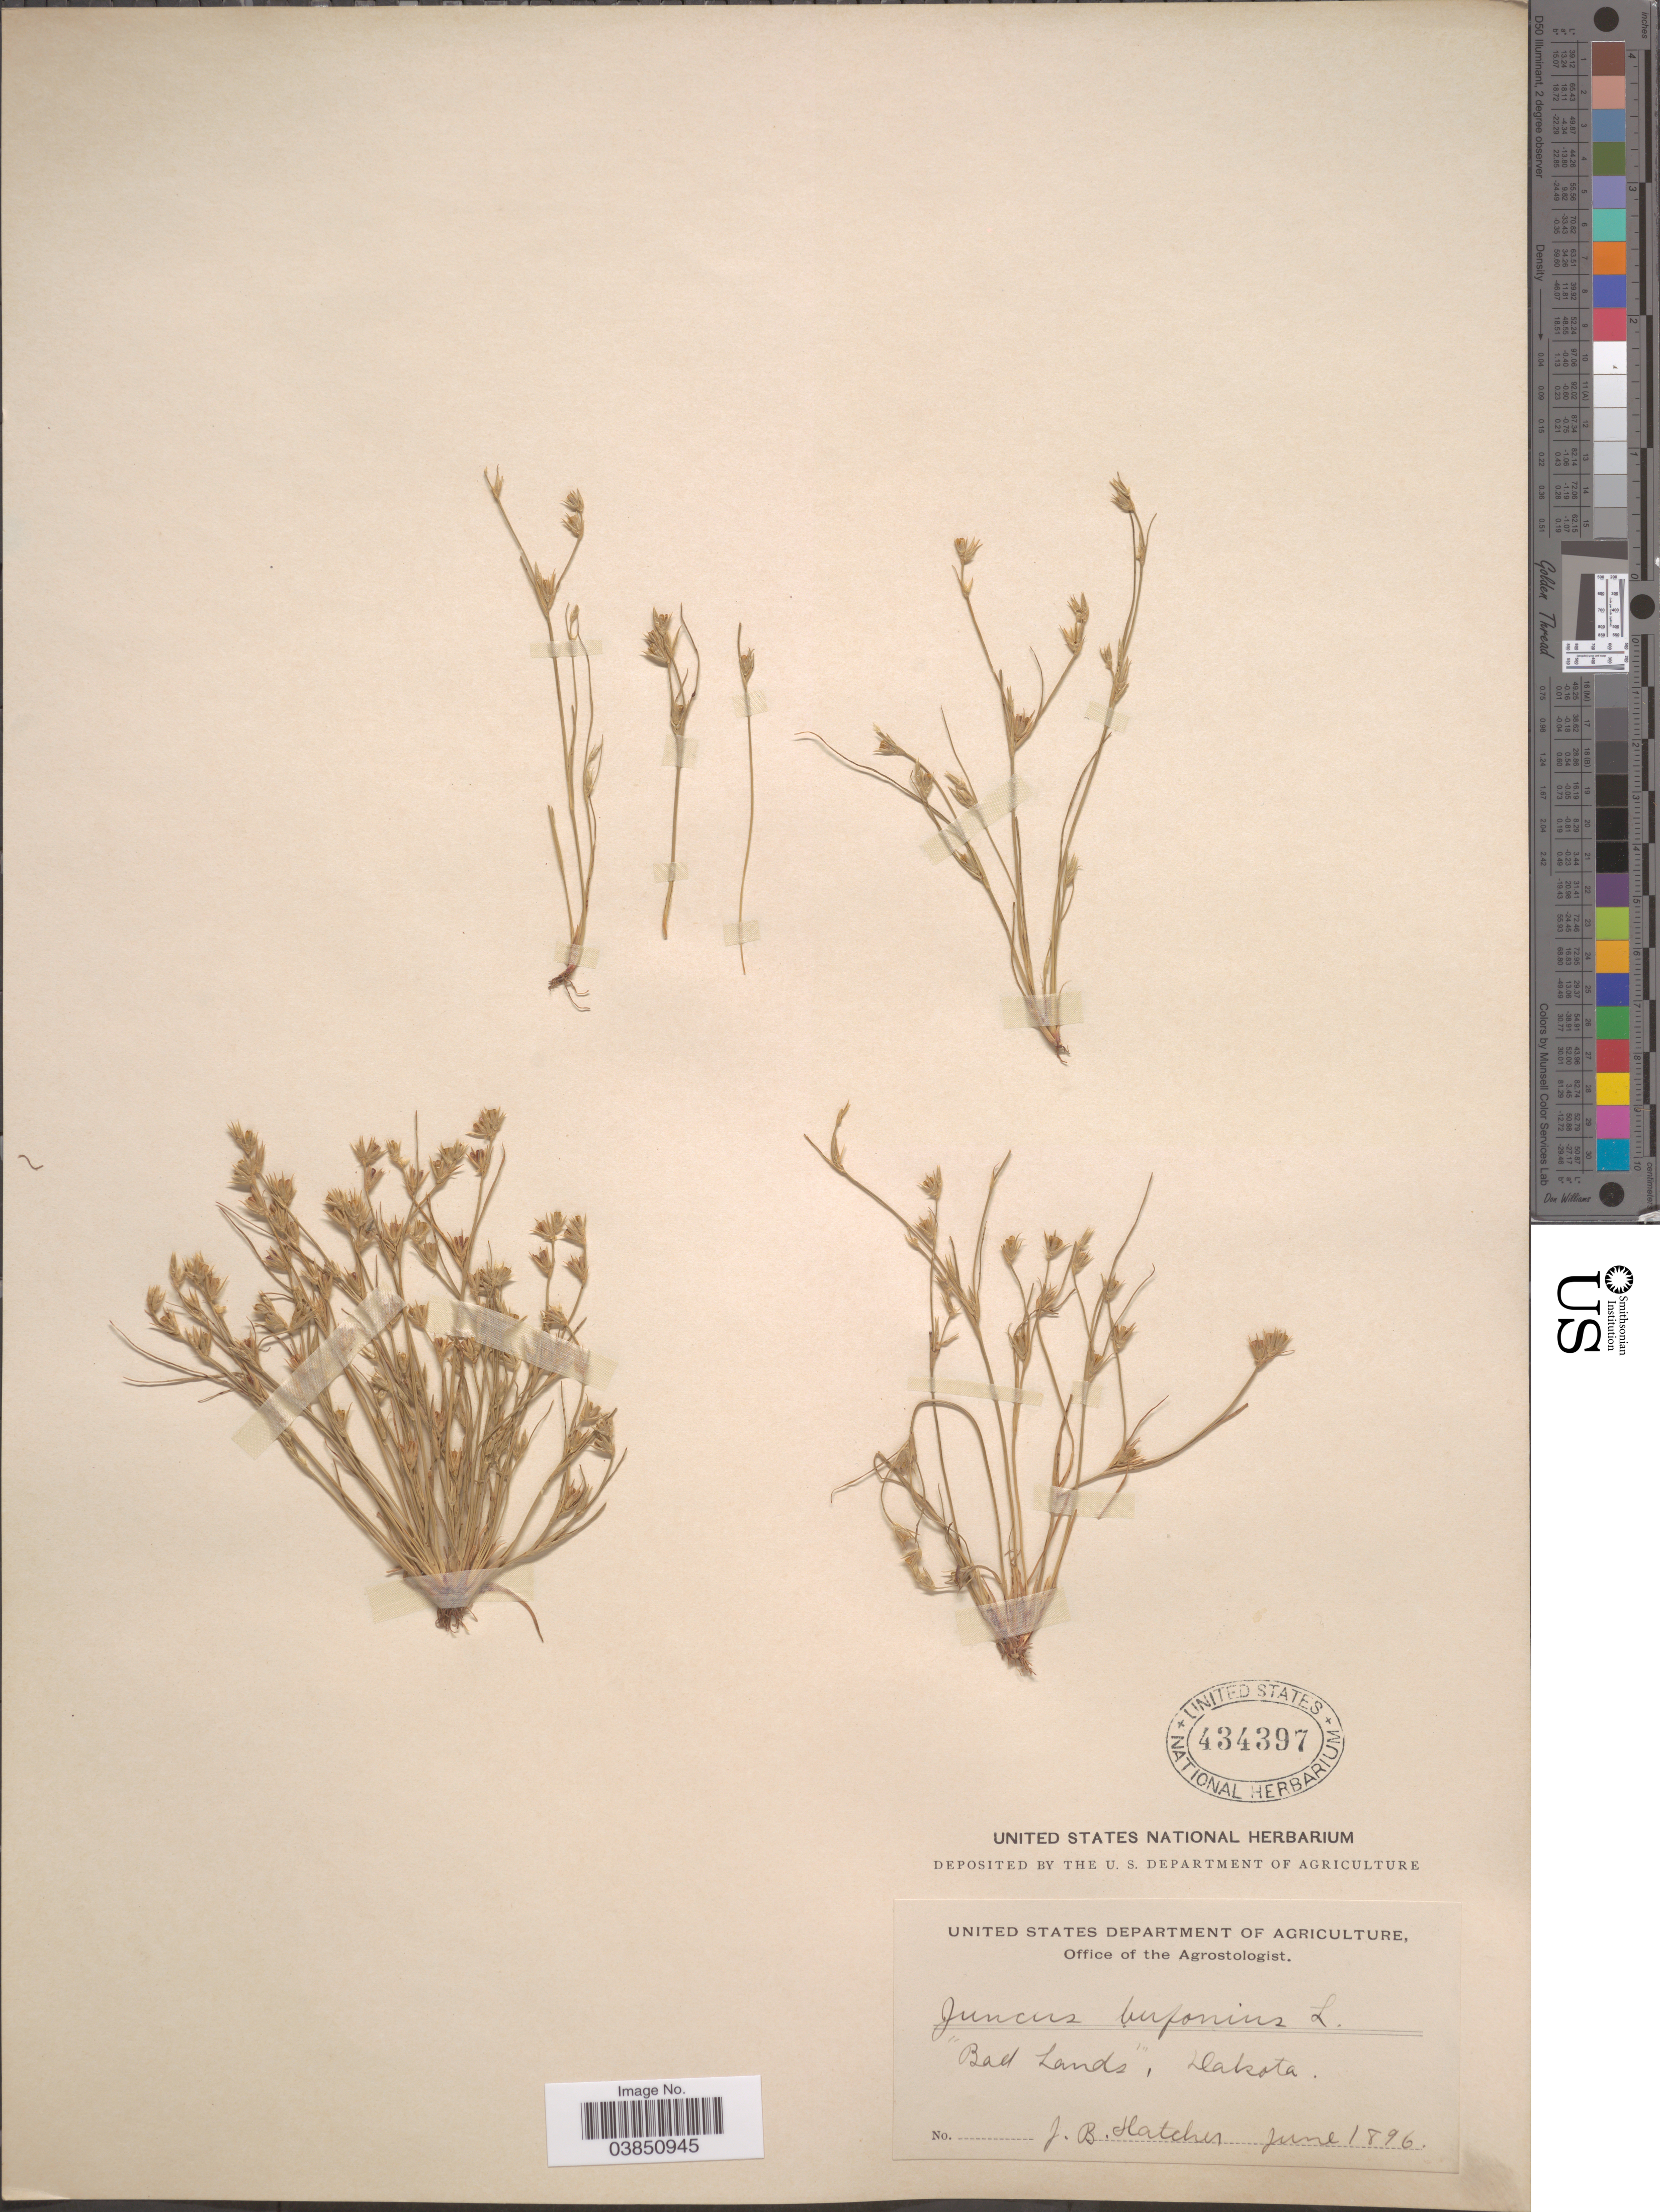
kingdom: Plantae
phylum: Tracheophyta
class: Liliopsida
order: Poales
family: Juncaceae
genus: Juncus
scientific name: Juncus bufonius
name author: L.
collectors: J. Hatcher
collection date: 1896-06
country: United States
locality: Bad Lands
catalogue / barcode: US 434397